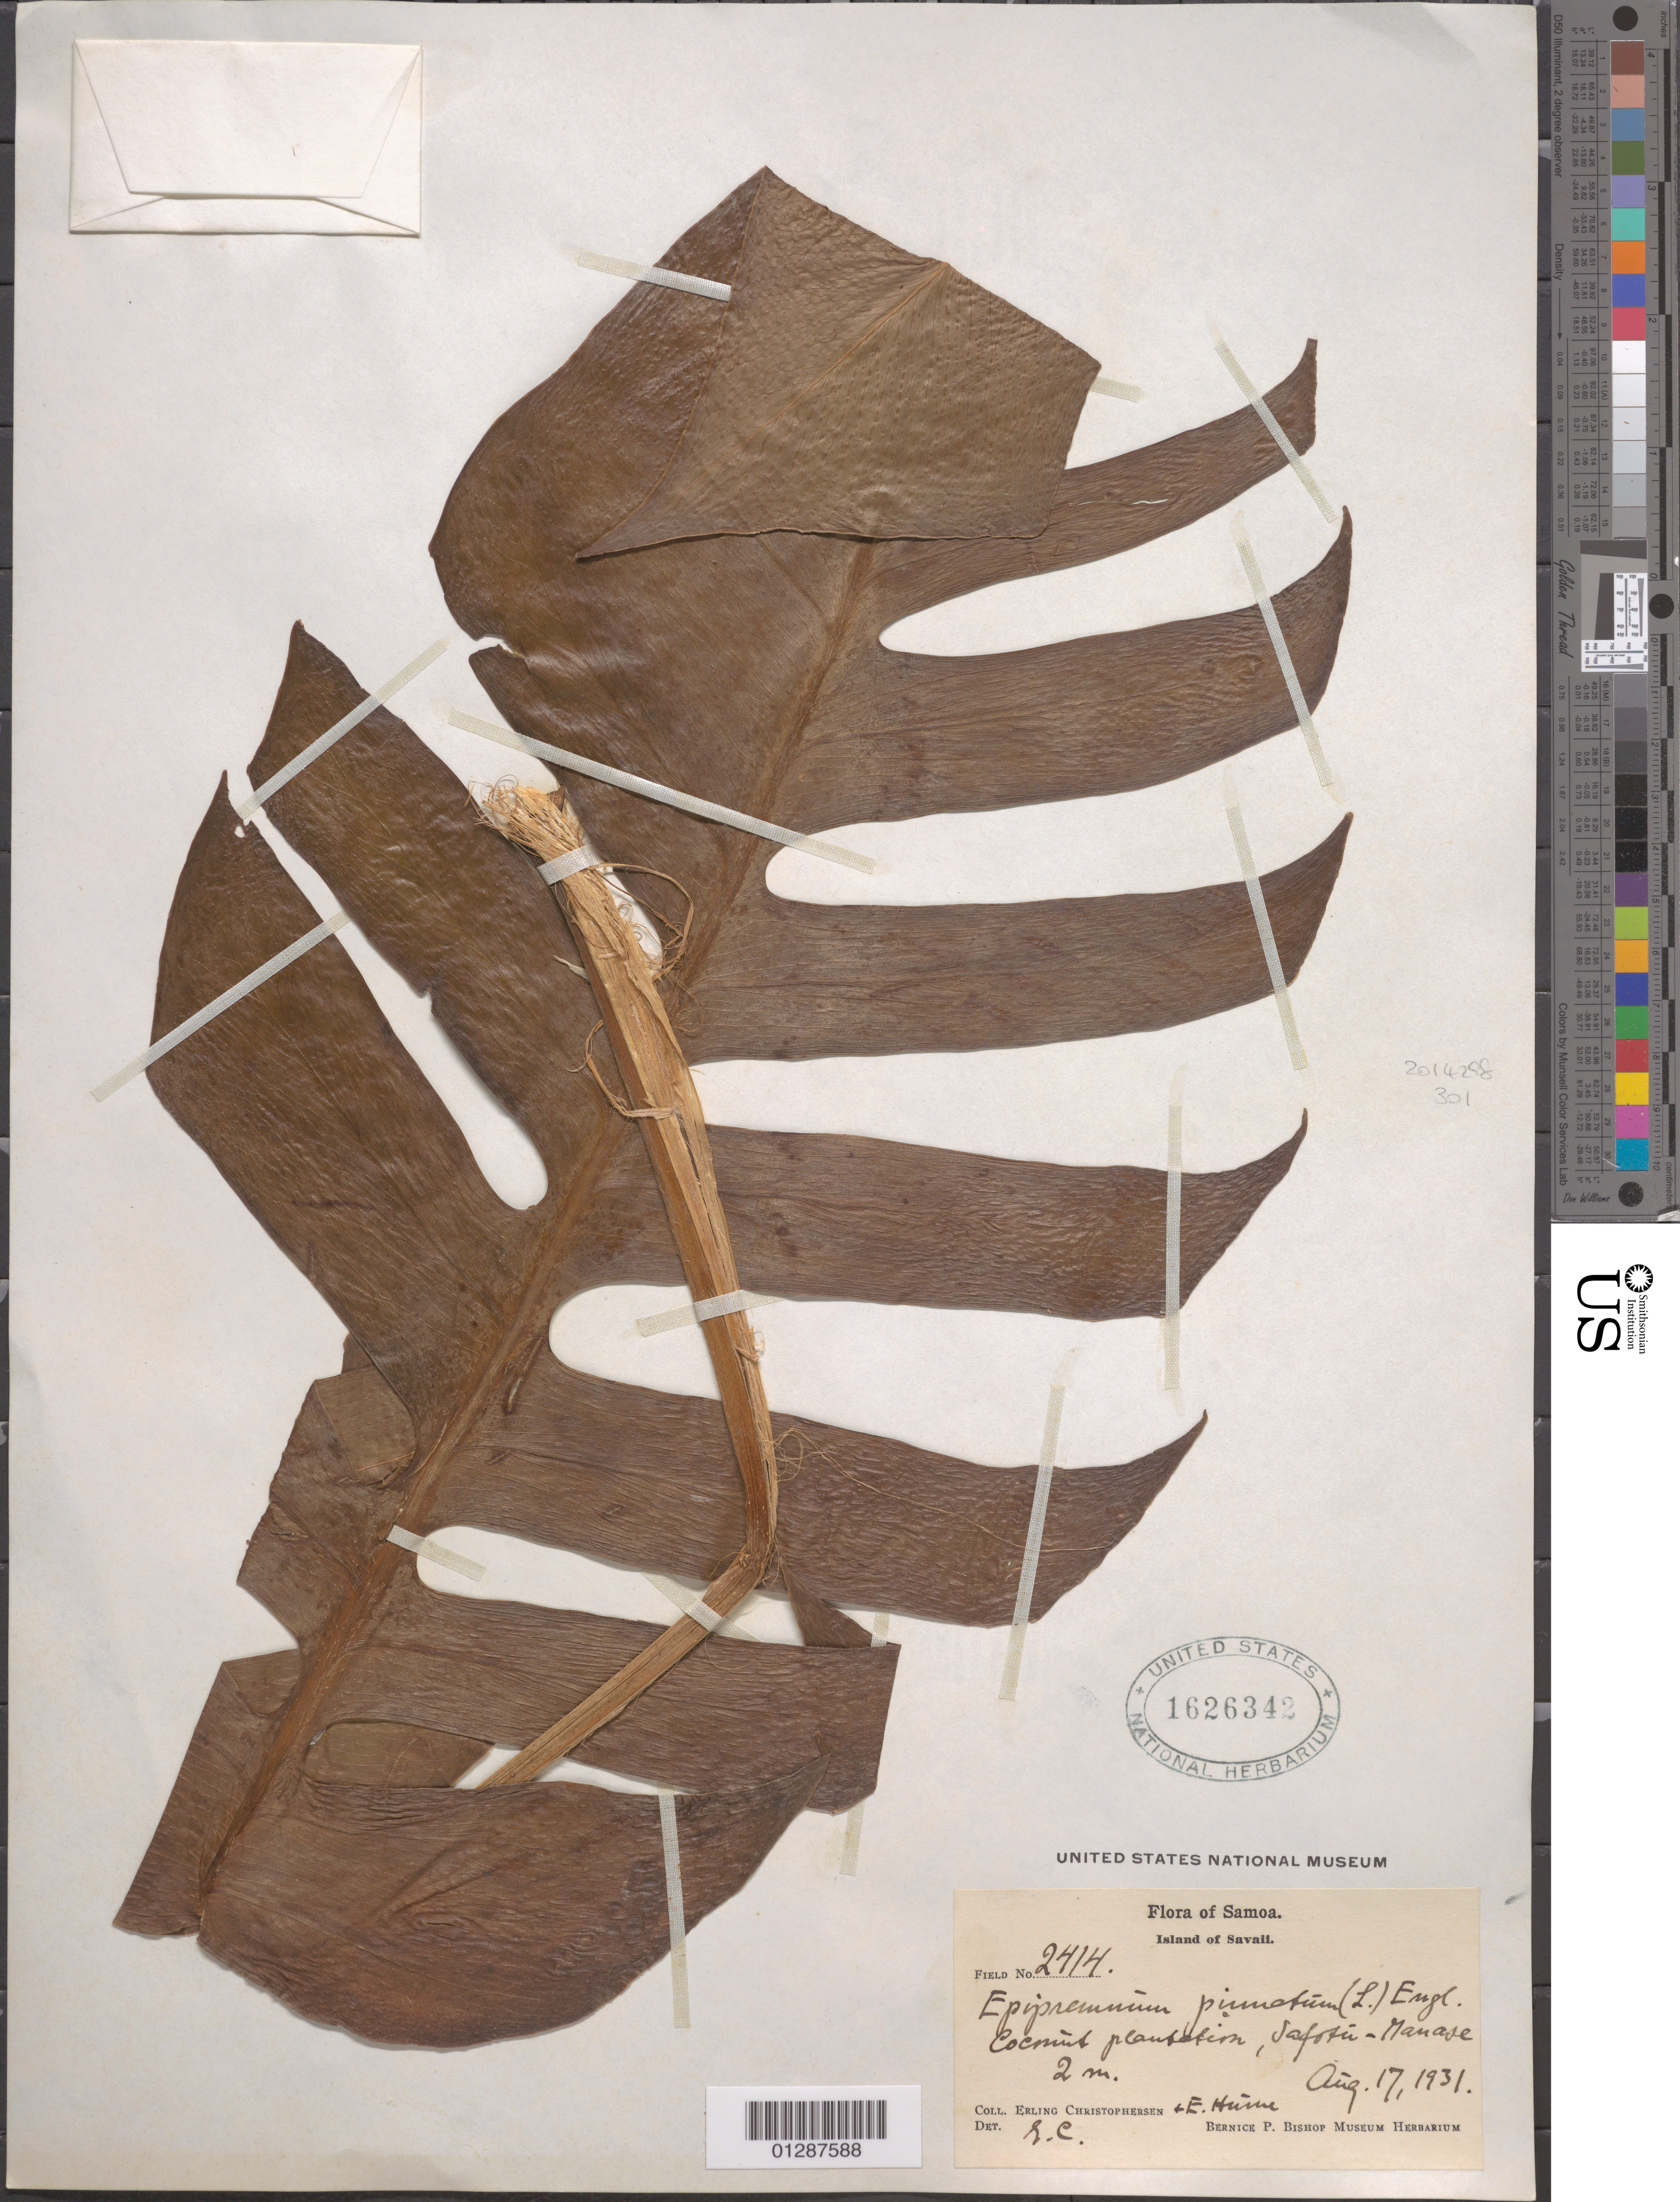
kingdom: Plantae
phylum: Tracheophyta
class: Liliopsida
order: Alismatales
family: Araceae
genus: Epipremnum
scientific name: Epipremnum pinnatum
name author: (L.) Engl.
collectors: E. Christophersen & E. Hume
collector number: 2414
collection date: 1931-08-17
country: Samoa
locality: Samoa. Island of Savaii. Coconut plantation, Safotú-Manase.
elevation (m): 2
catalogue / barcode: US 1626342